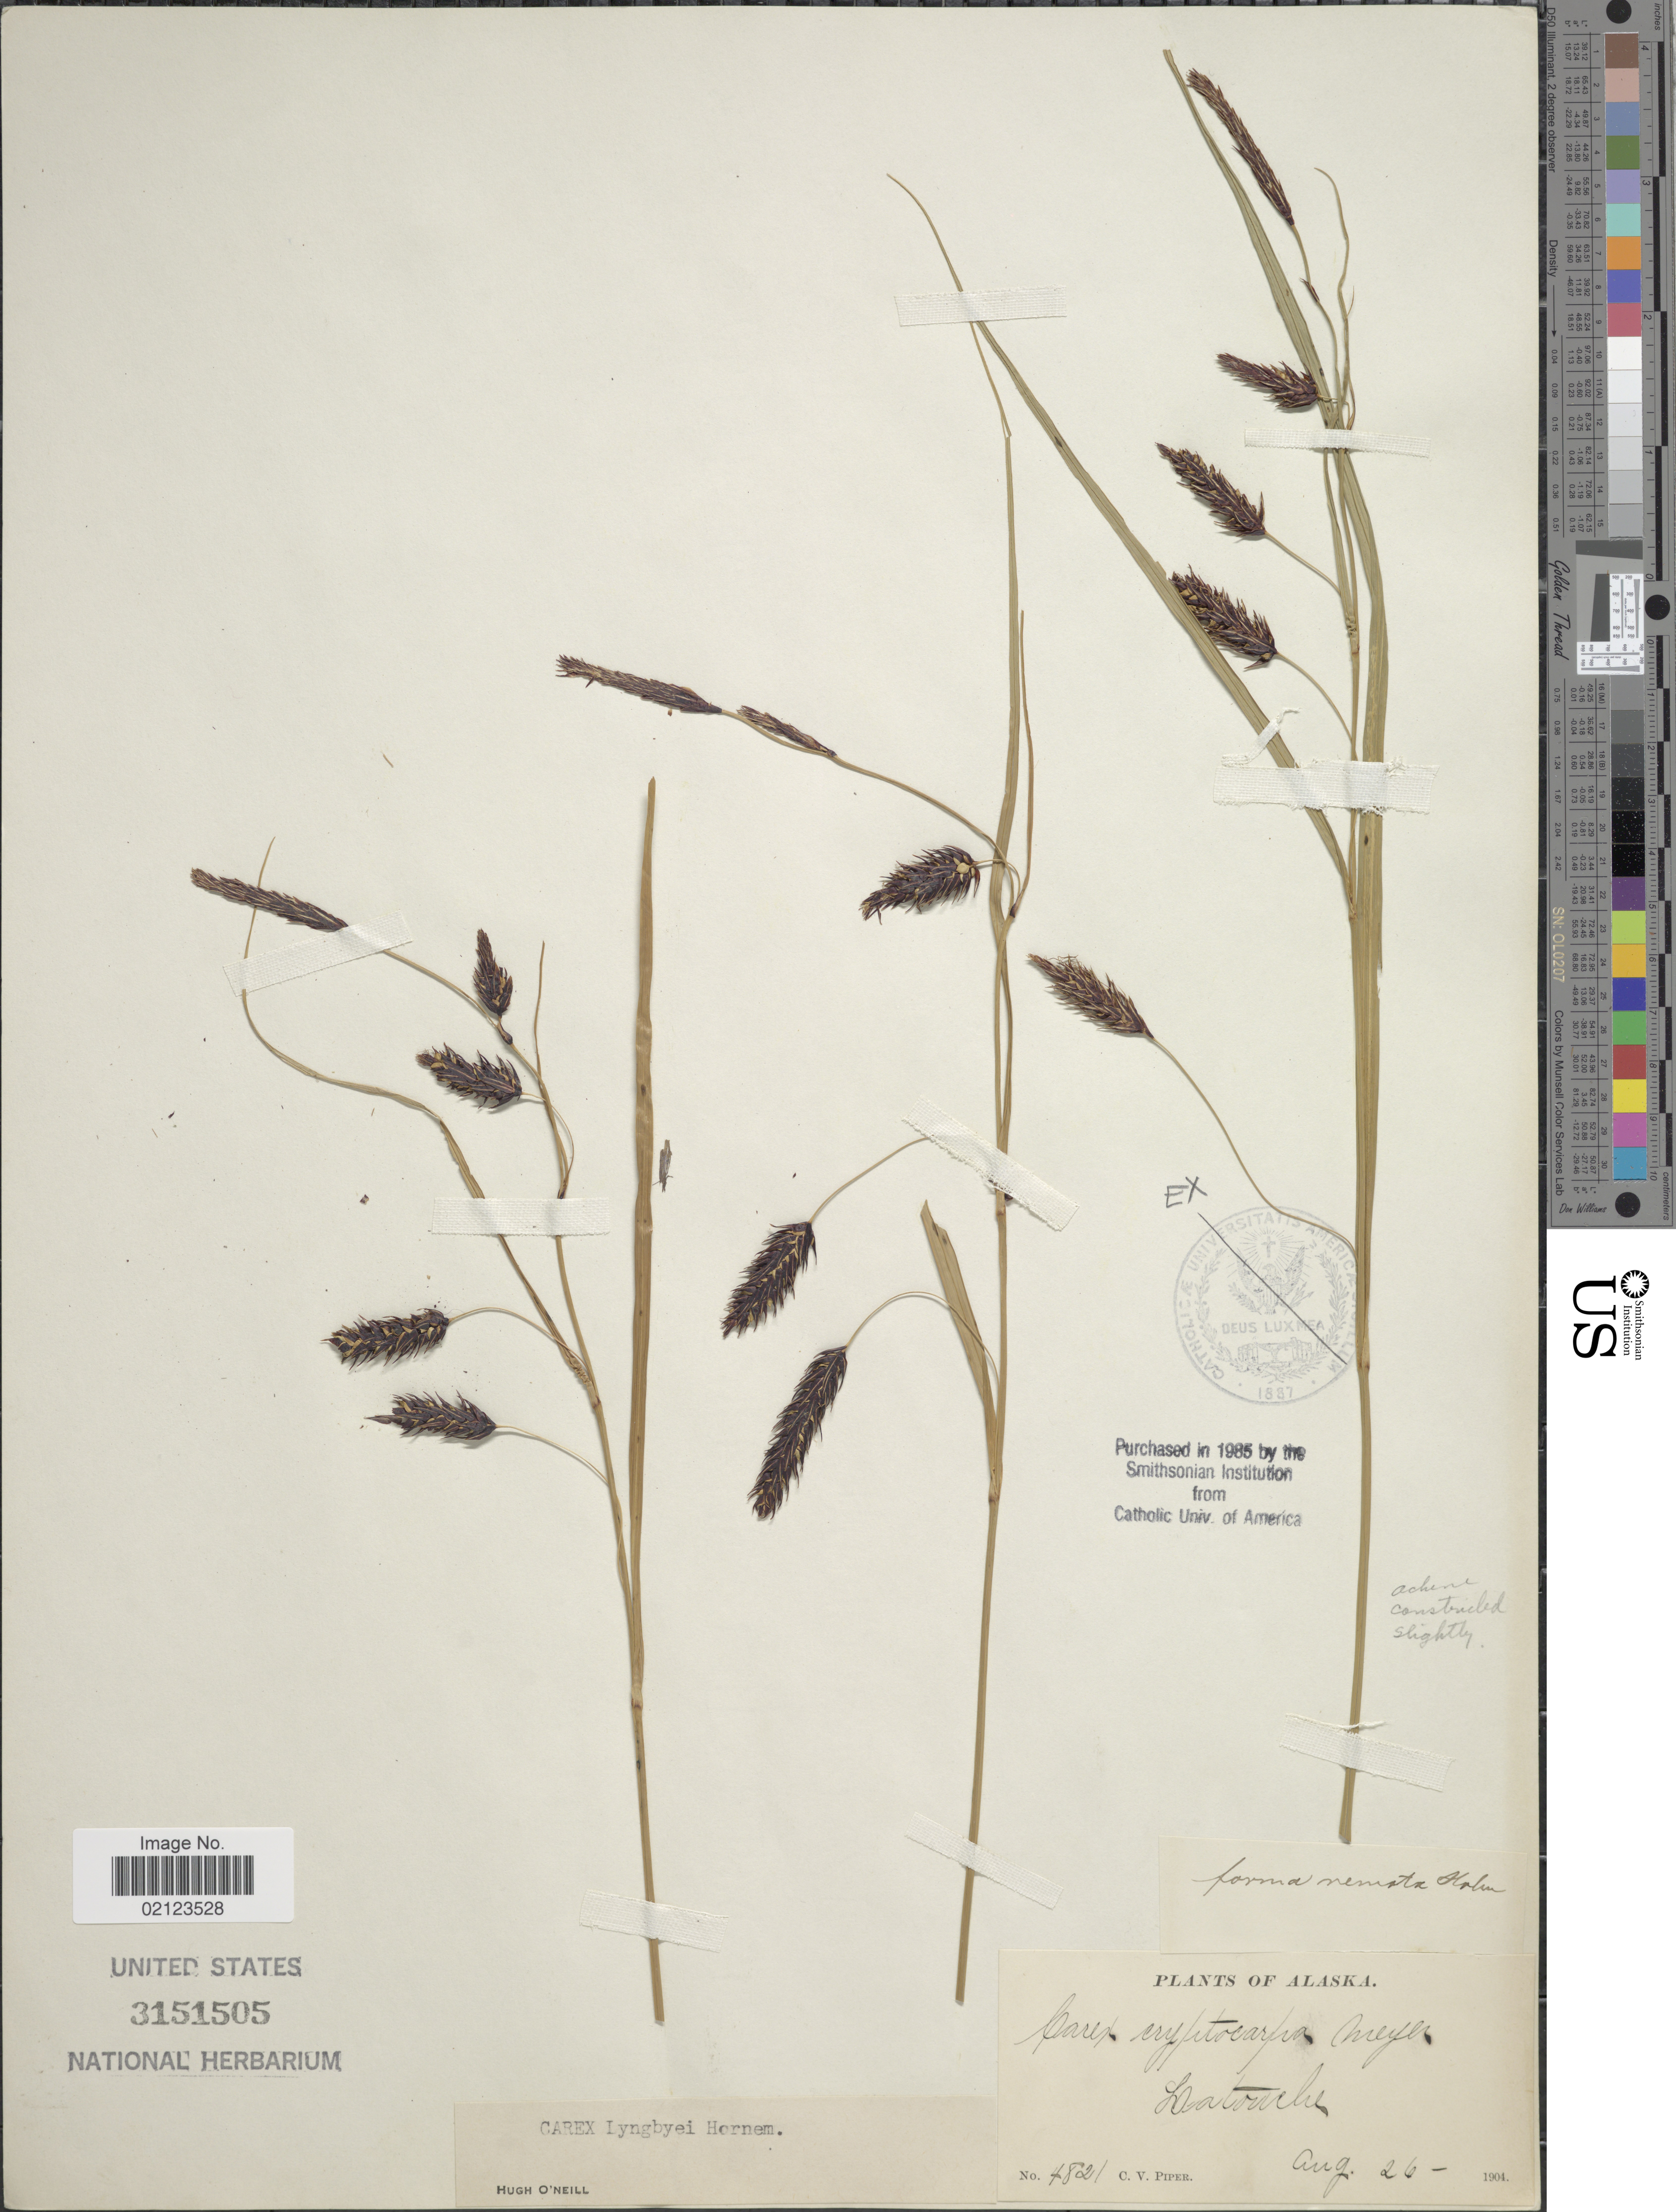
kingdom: Plantae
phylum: Tracheophyta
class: Liliopsida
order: Poales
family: Cyperaceae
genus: Carex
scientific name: Carex lyngbyei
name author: Hornem.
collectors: C. V. Piper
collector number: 4821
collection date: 1904-08-26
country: United States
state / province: Alaska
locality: Latouche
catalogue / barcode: US 3151505